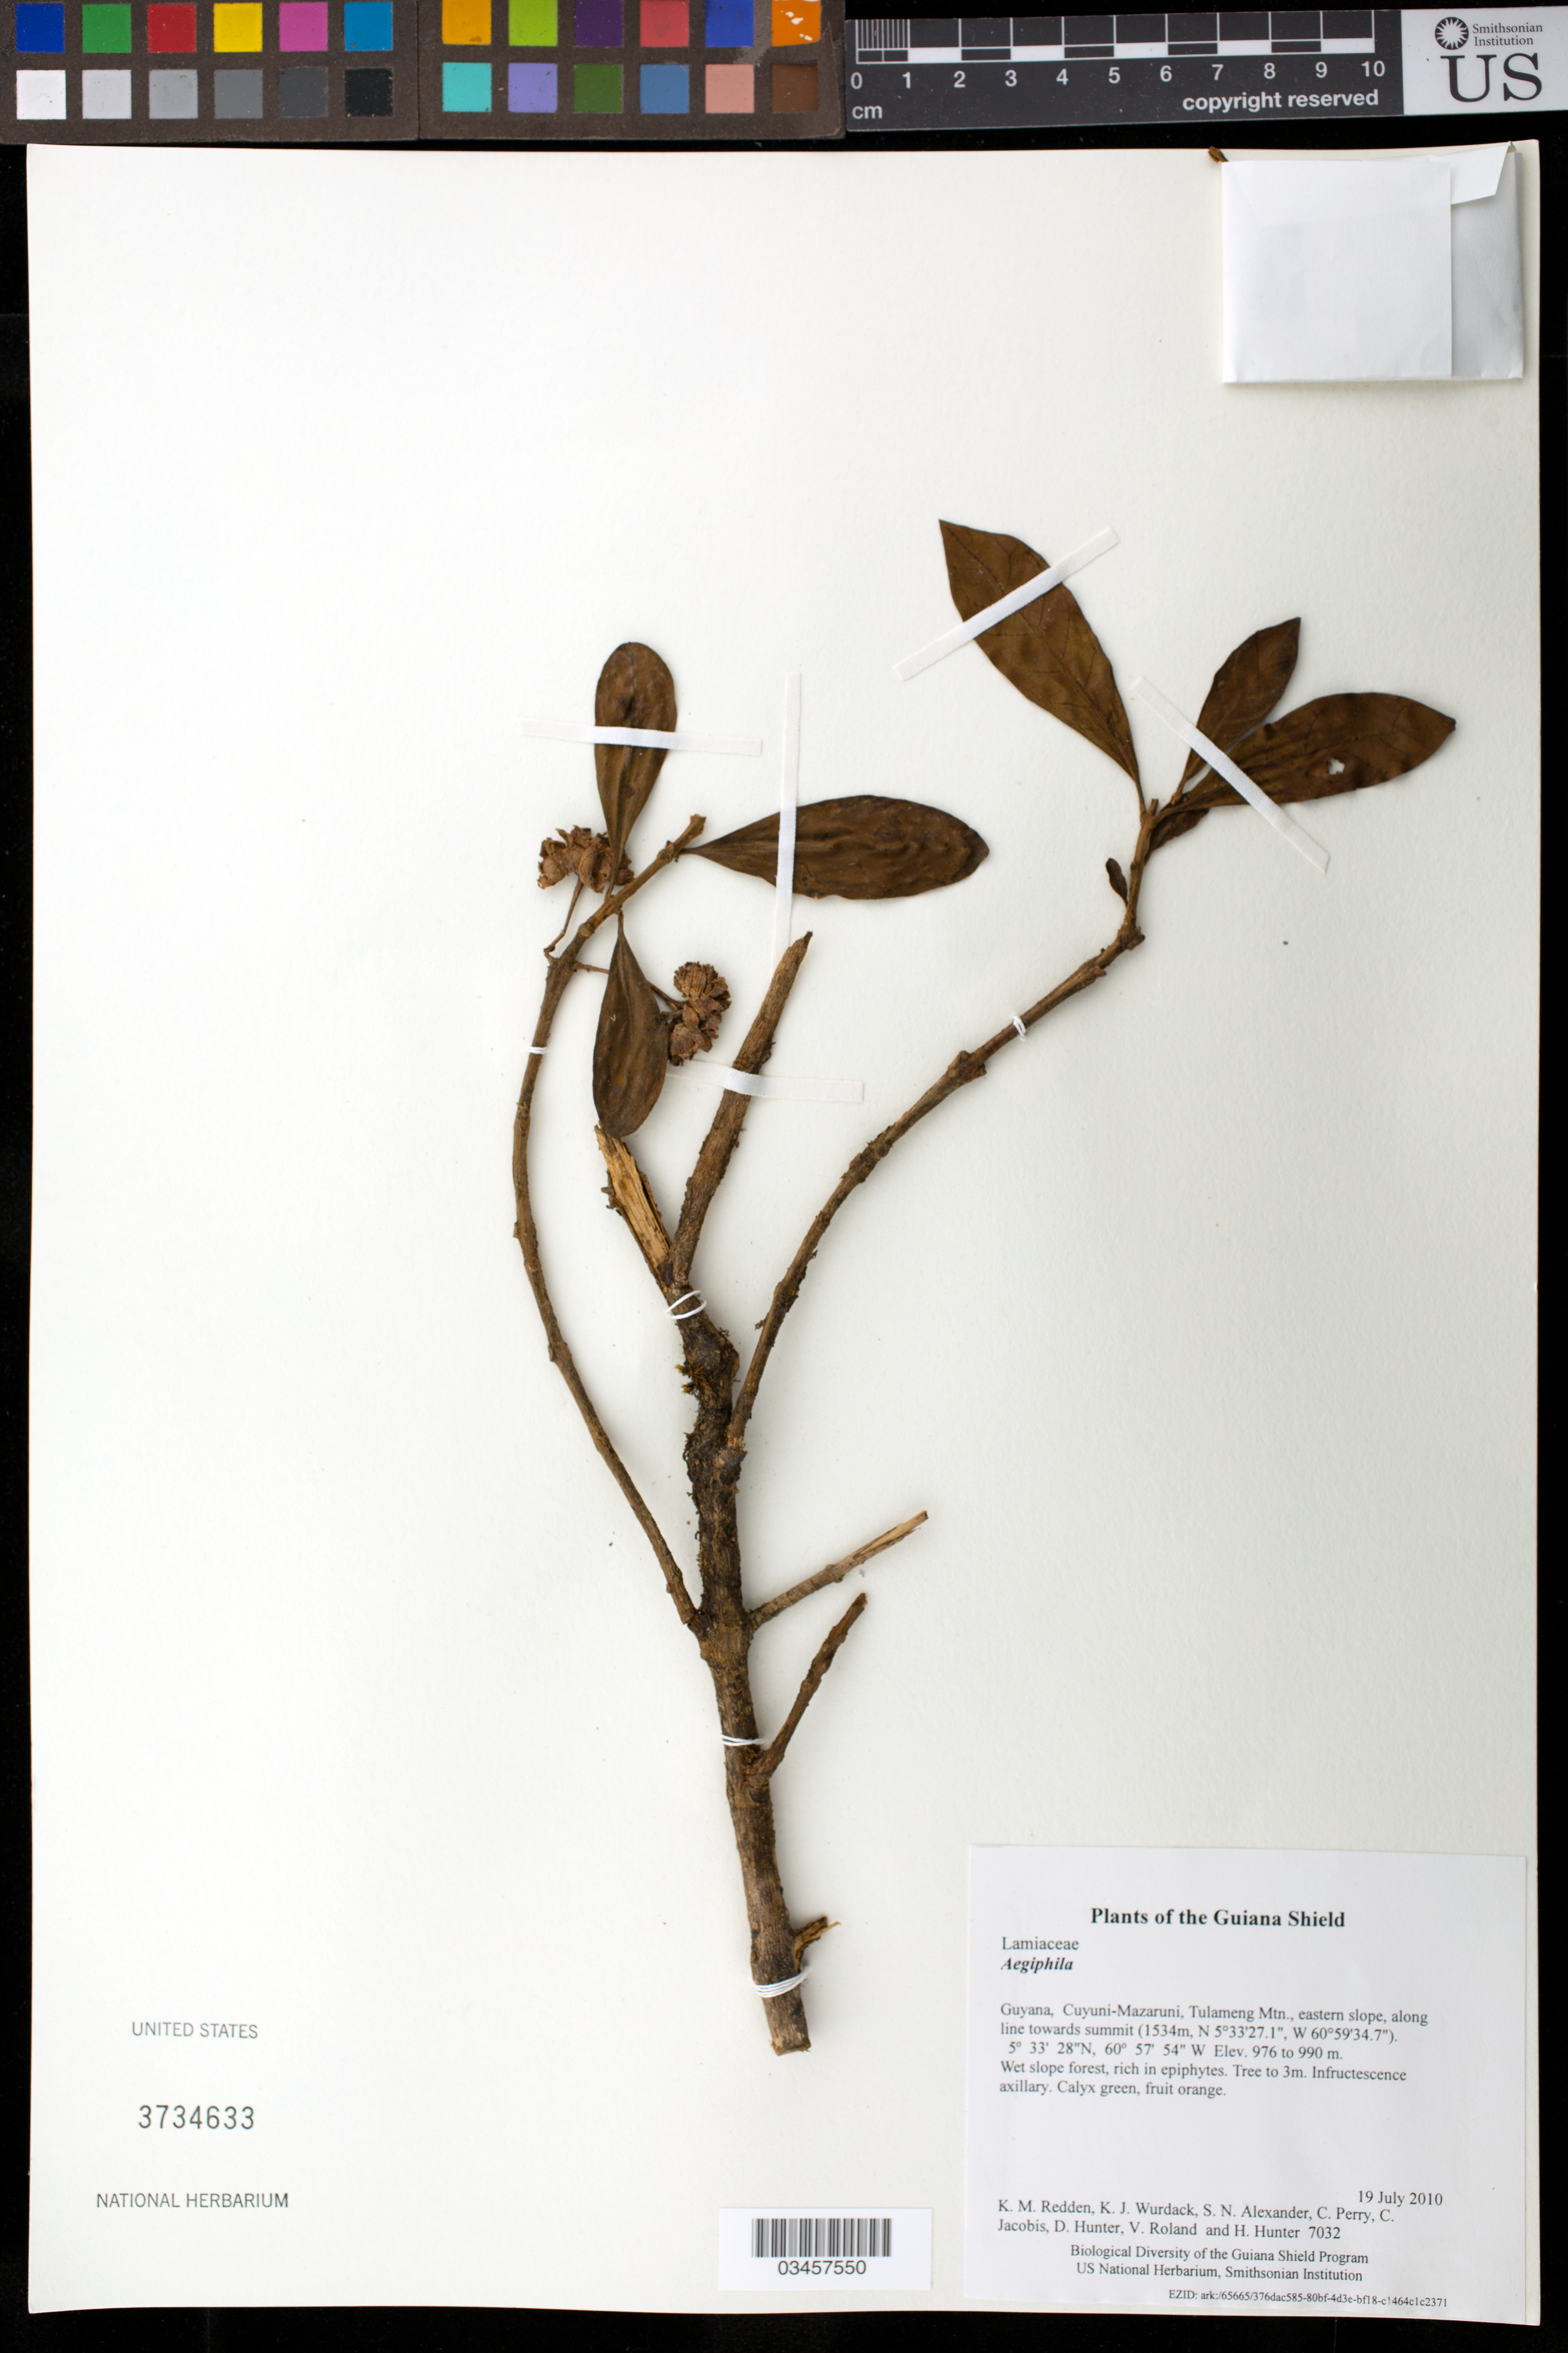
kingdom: Plantae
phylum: Tracheophyta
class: Magnoliopsida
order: Lamiales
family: Lamiaceae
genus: Aegiphila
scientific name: Aegiphila sp.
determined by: Liesner, R. L.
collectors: K. M. Redden, K. Wurdack, S. N. Alexander, C. Perry, C. Jacobis, D. Hunter, V. Roland & H. Hunter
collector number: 7032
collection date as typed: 19 July 2010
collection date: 2010-07-19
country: Guyana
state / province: Cuyuni-Mazaruni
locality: Tulameng Mtn., eastern slope, along line towards summit (1534m, N 5°33'27.1", W 60°59'34.7")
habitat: Wet slope forest, rich in epiphytes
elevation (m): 976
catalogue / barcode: US 3734633